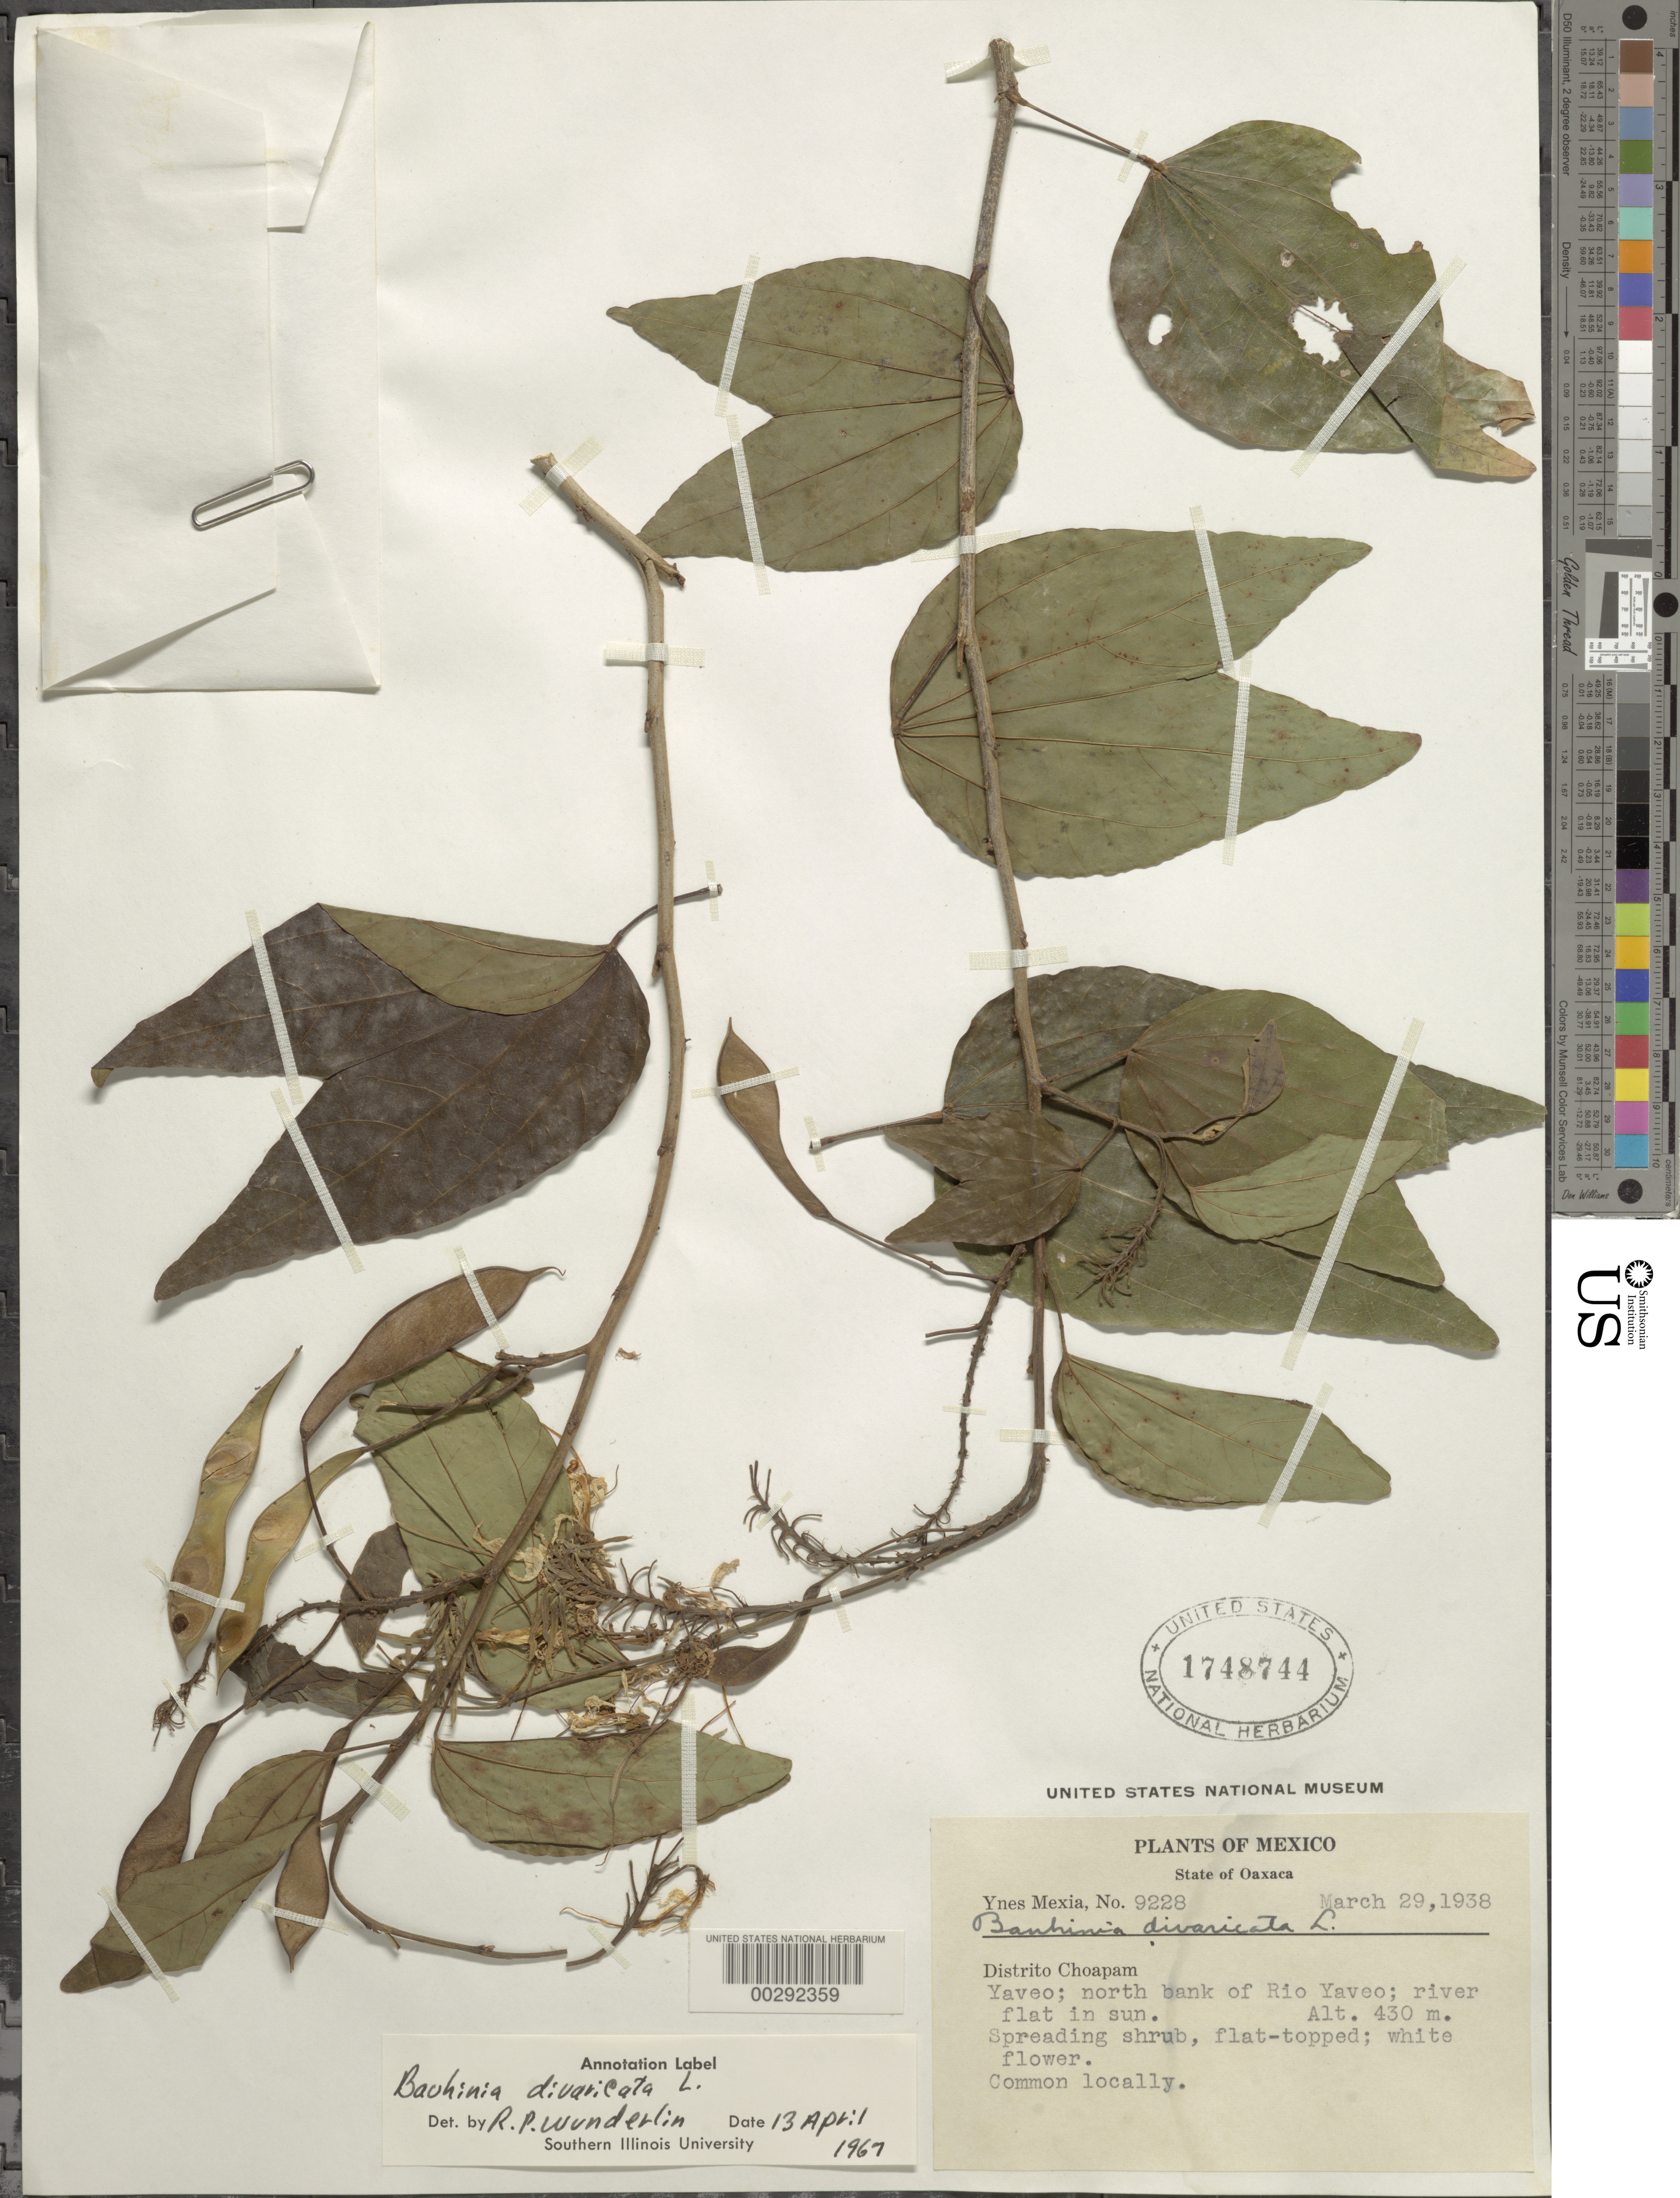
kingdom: Plantae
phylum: Tracheophyta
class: Magnoliopsida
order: Fabales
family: Fabaceae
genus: Bauhinia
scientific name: Bauhinia divaricata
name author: L.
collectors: Y. Mexia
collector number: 9228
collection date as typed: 29 Mar 1938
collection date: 1938-03-29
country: Mexico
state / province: Oaxaca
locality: Choapam mun. (?), Yaveo; N bank of Rio Yaveo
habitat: River flat in sun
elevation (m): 430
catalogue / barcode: US 1748744